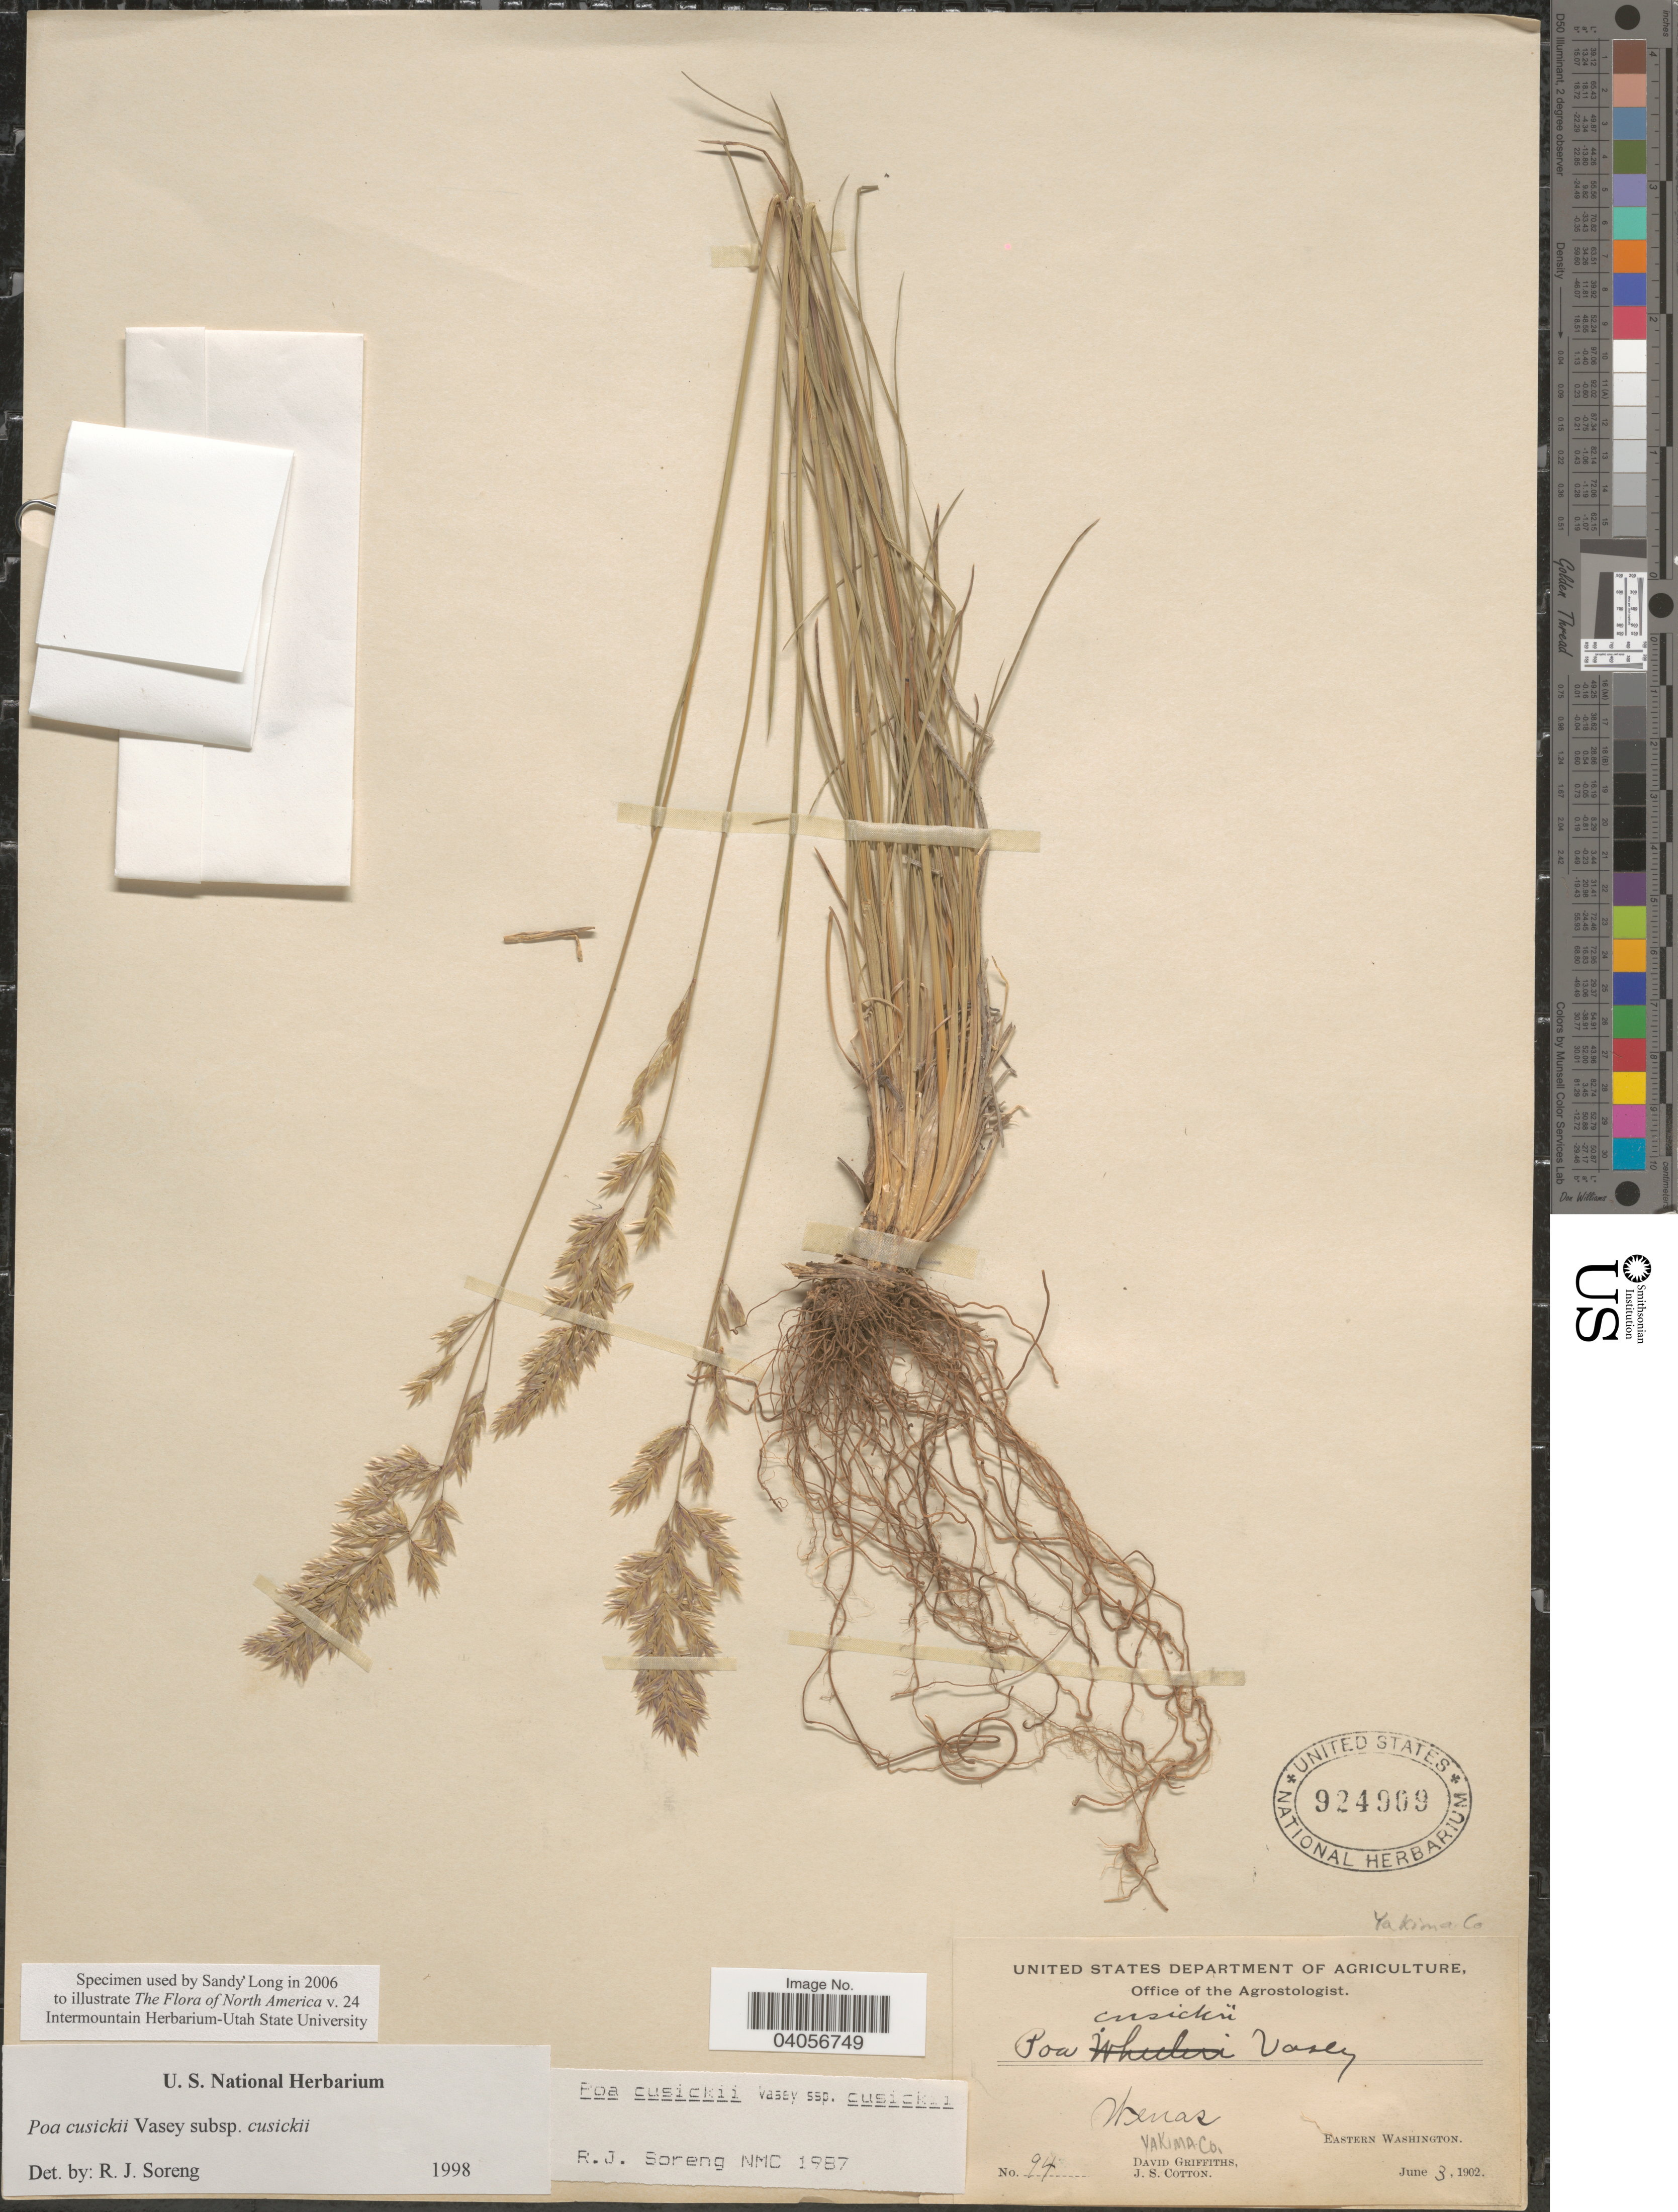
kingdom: Plantae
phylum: Tracheophyta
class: Liliopsida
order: Poales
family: Poaceae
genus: Poa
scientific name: Poa cusickii subsp. cusickii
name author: Vasey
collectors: D. Griffiths & J. S. Cotton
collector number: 94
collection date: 1902-06-03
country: United States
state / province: Washington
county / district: Yakima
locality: Wenas. Yakima Co. Eastern Washington.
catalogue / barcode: US 924909